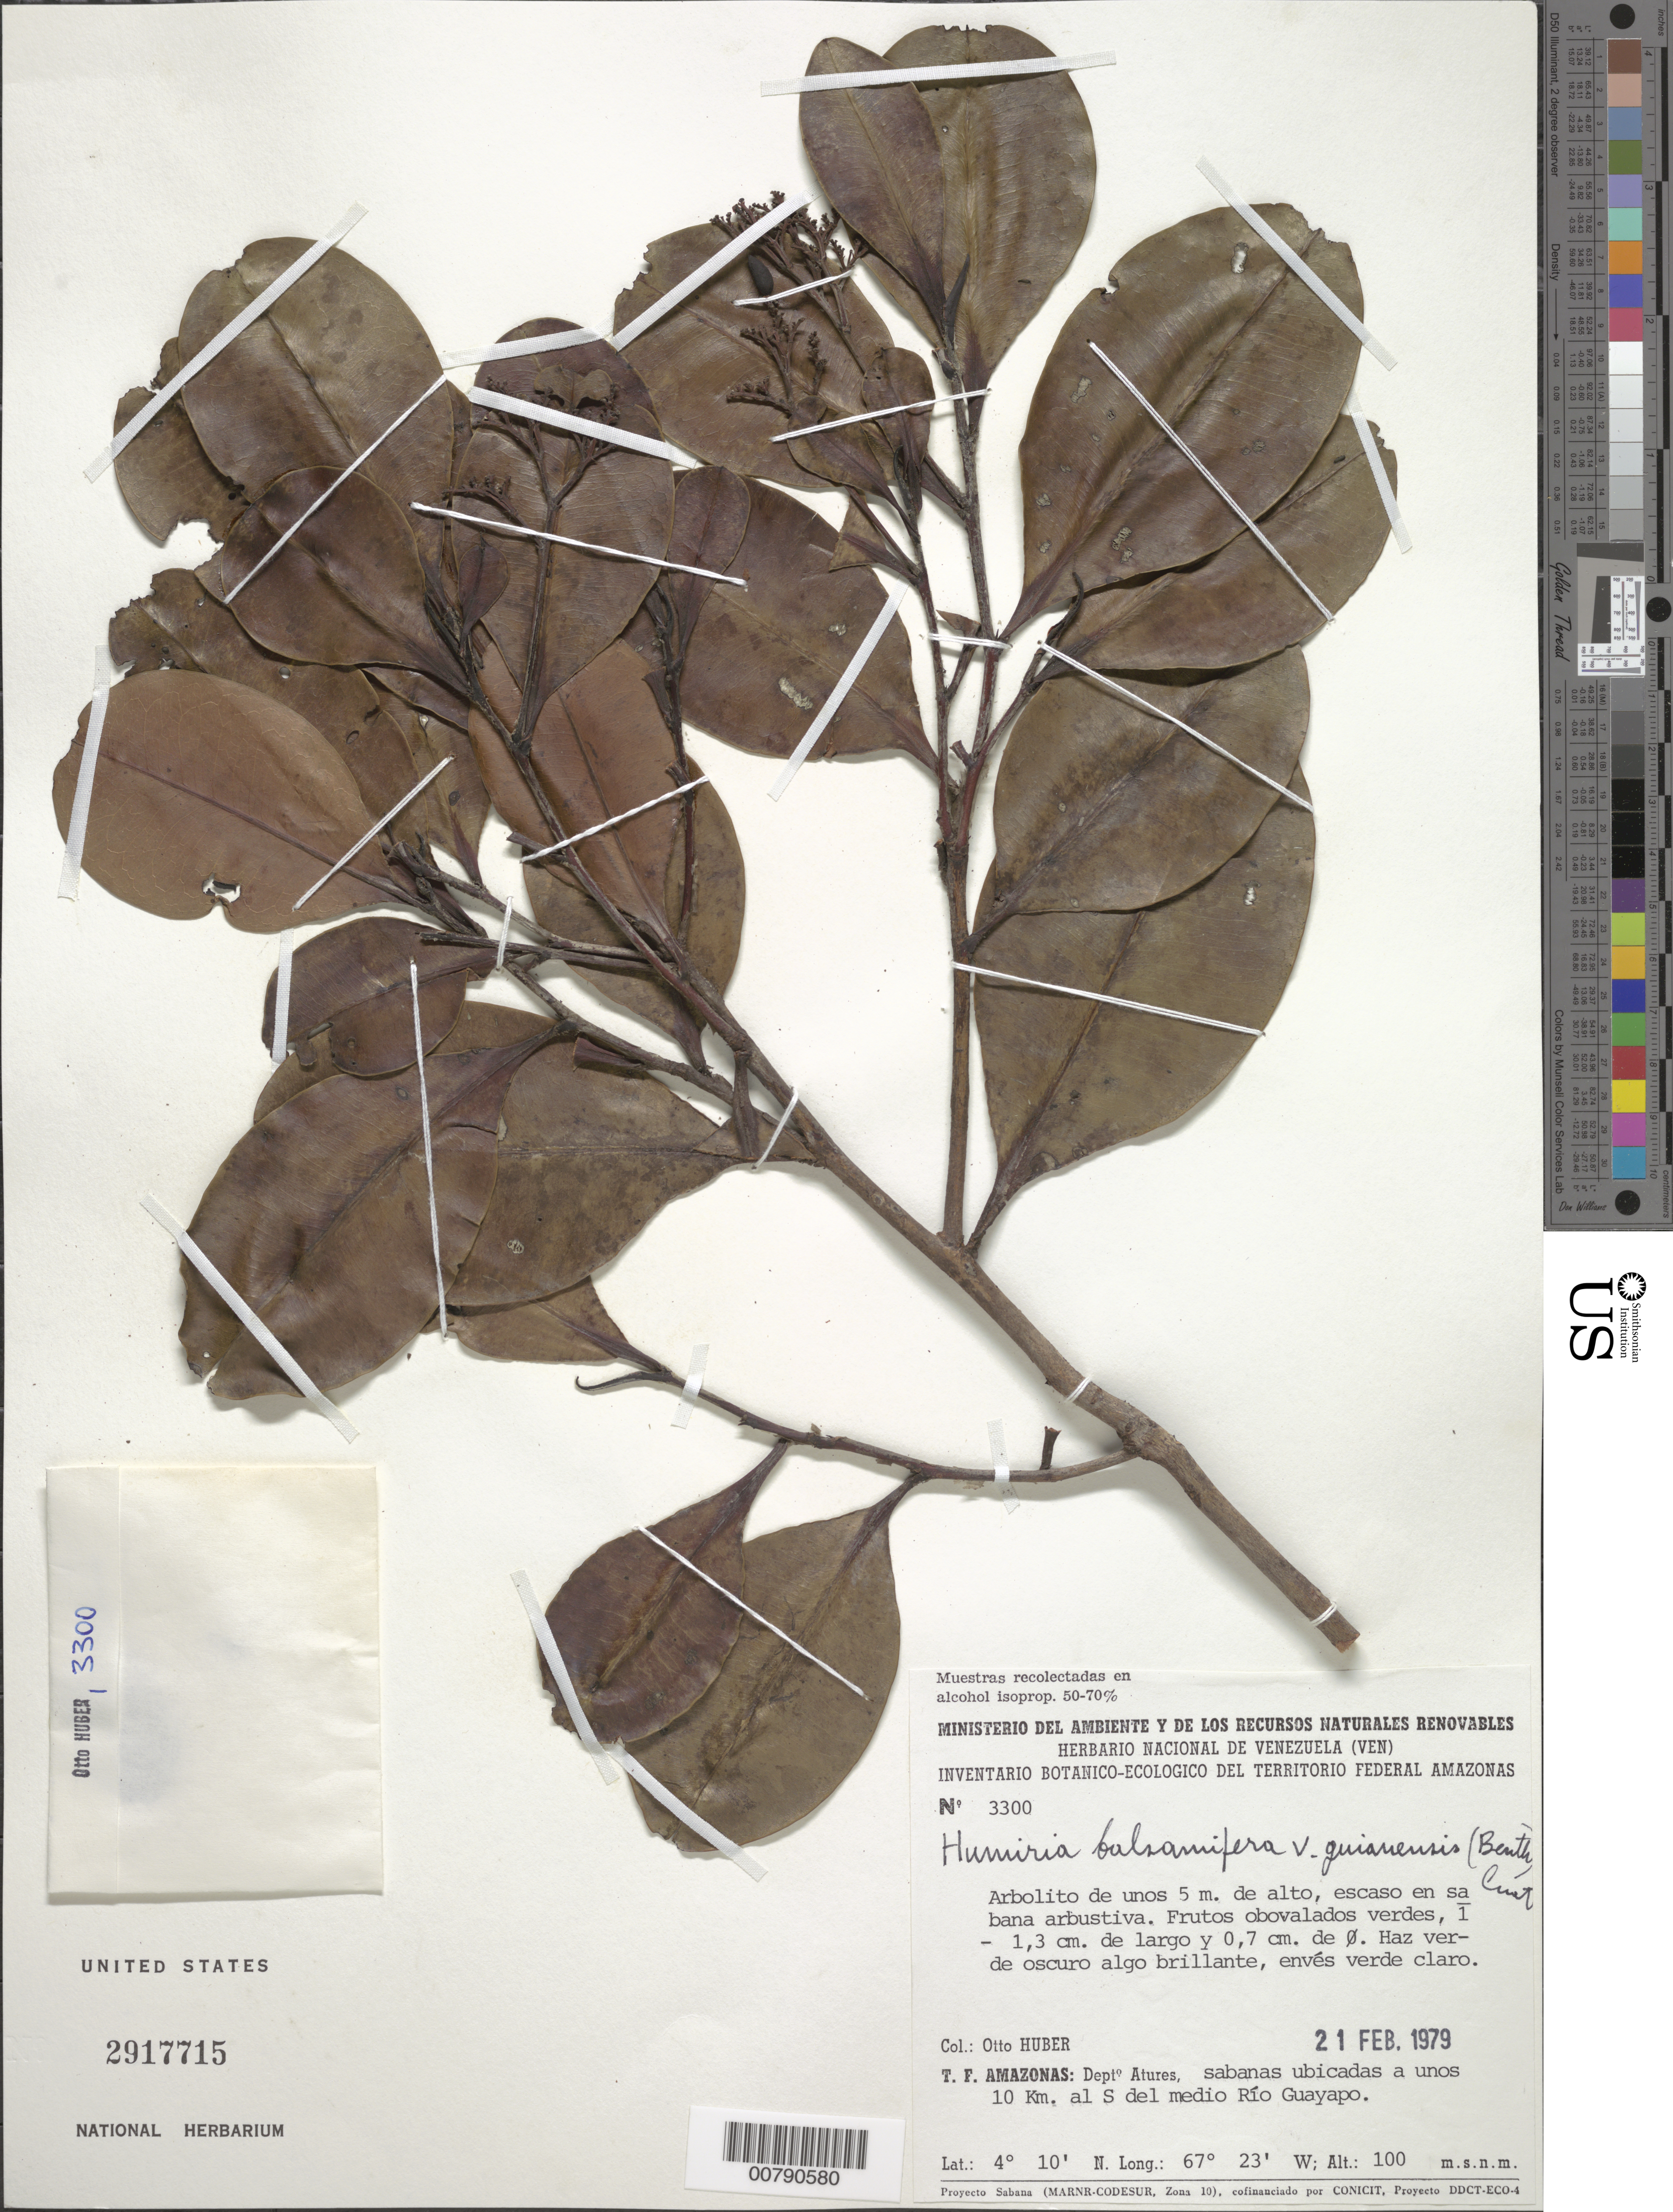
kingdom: Plantae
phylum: Tracheophyta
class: Magnoliopsida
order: Malpighiales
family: Humiriaceae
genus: Humiria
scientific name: Humiria balsamifera var. guianensis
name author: (Benth.) Cuatrec.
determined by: Cuatrecasas, J.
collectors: O. Huber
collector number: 3300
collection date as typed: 21-Feb-79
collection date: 1979-02-21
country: Venezuela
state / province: Amazonas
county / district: Atures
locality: Río Guayapo medio, a unos 10 km al S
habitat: Sabana arbustiva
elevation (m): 100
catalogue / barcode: US 2917715